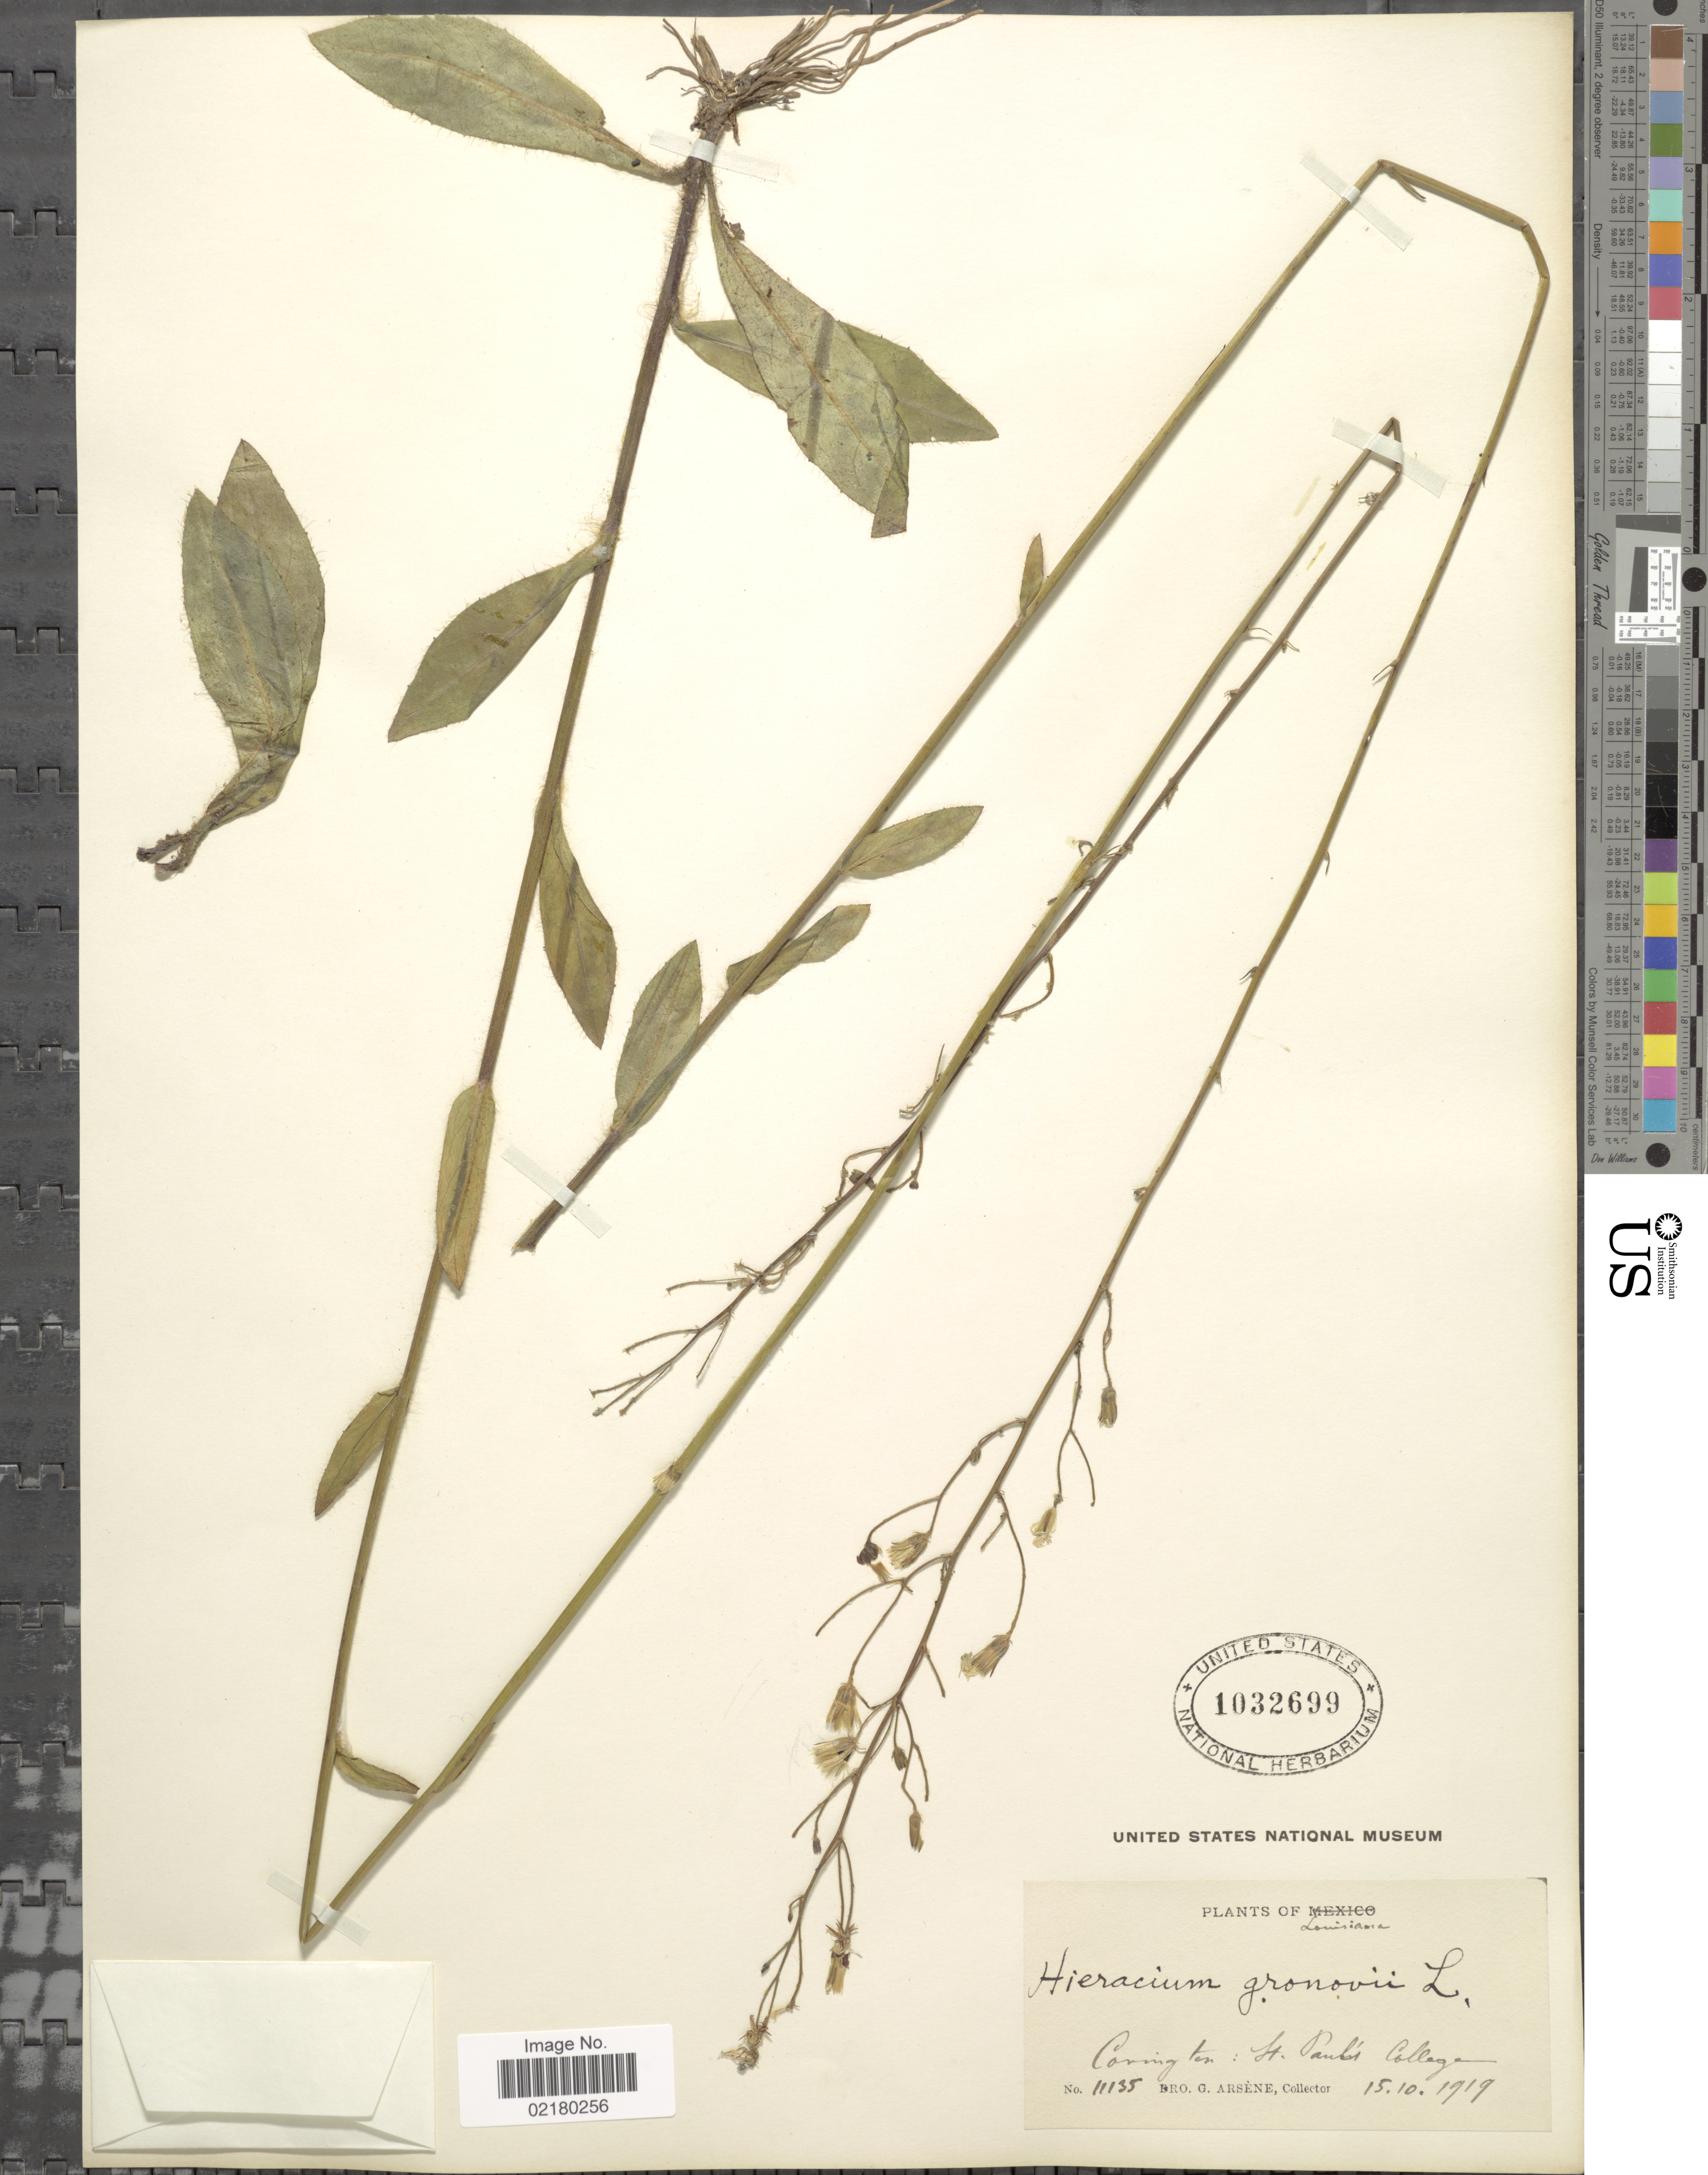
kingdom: Plantae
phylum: Tracheophyta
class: Magnoliopsida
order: Asterales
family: Asteraceae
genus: Hieracium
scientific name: Hieracium gronovii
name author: L.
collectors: Bro. G. Arsène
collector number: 11135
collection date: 1919-10-15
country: United States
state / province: Louisiana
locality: Covington; St. Paul's College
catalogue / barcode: US 1032699